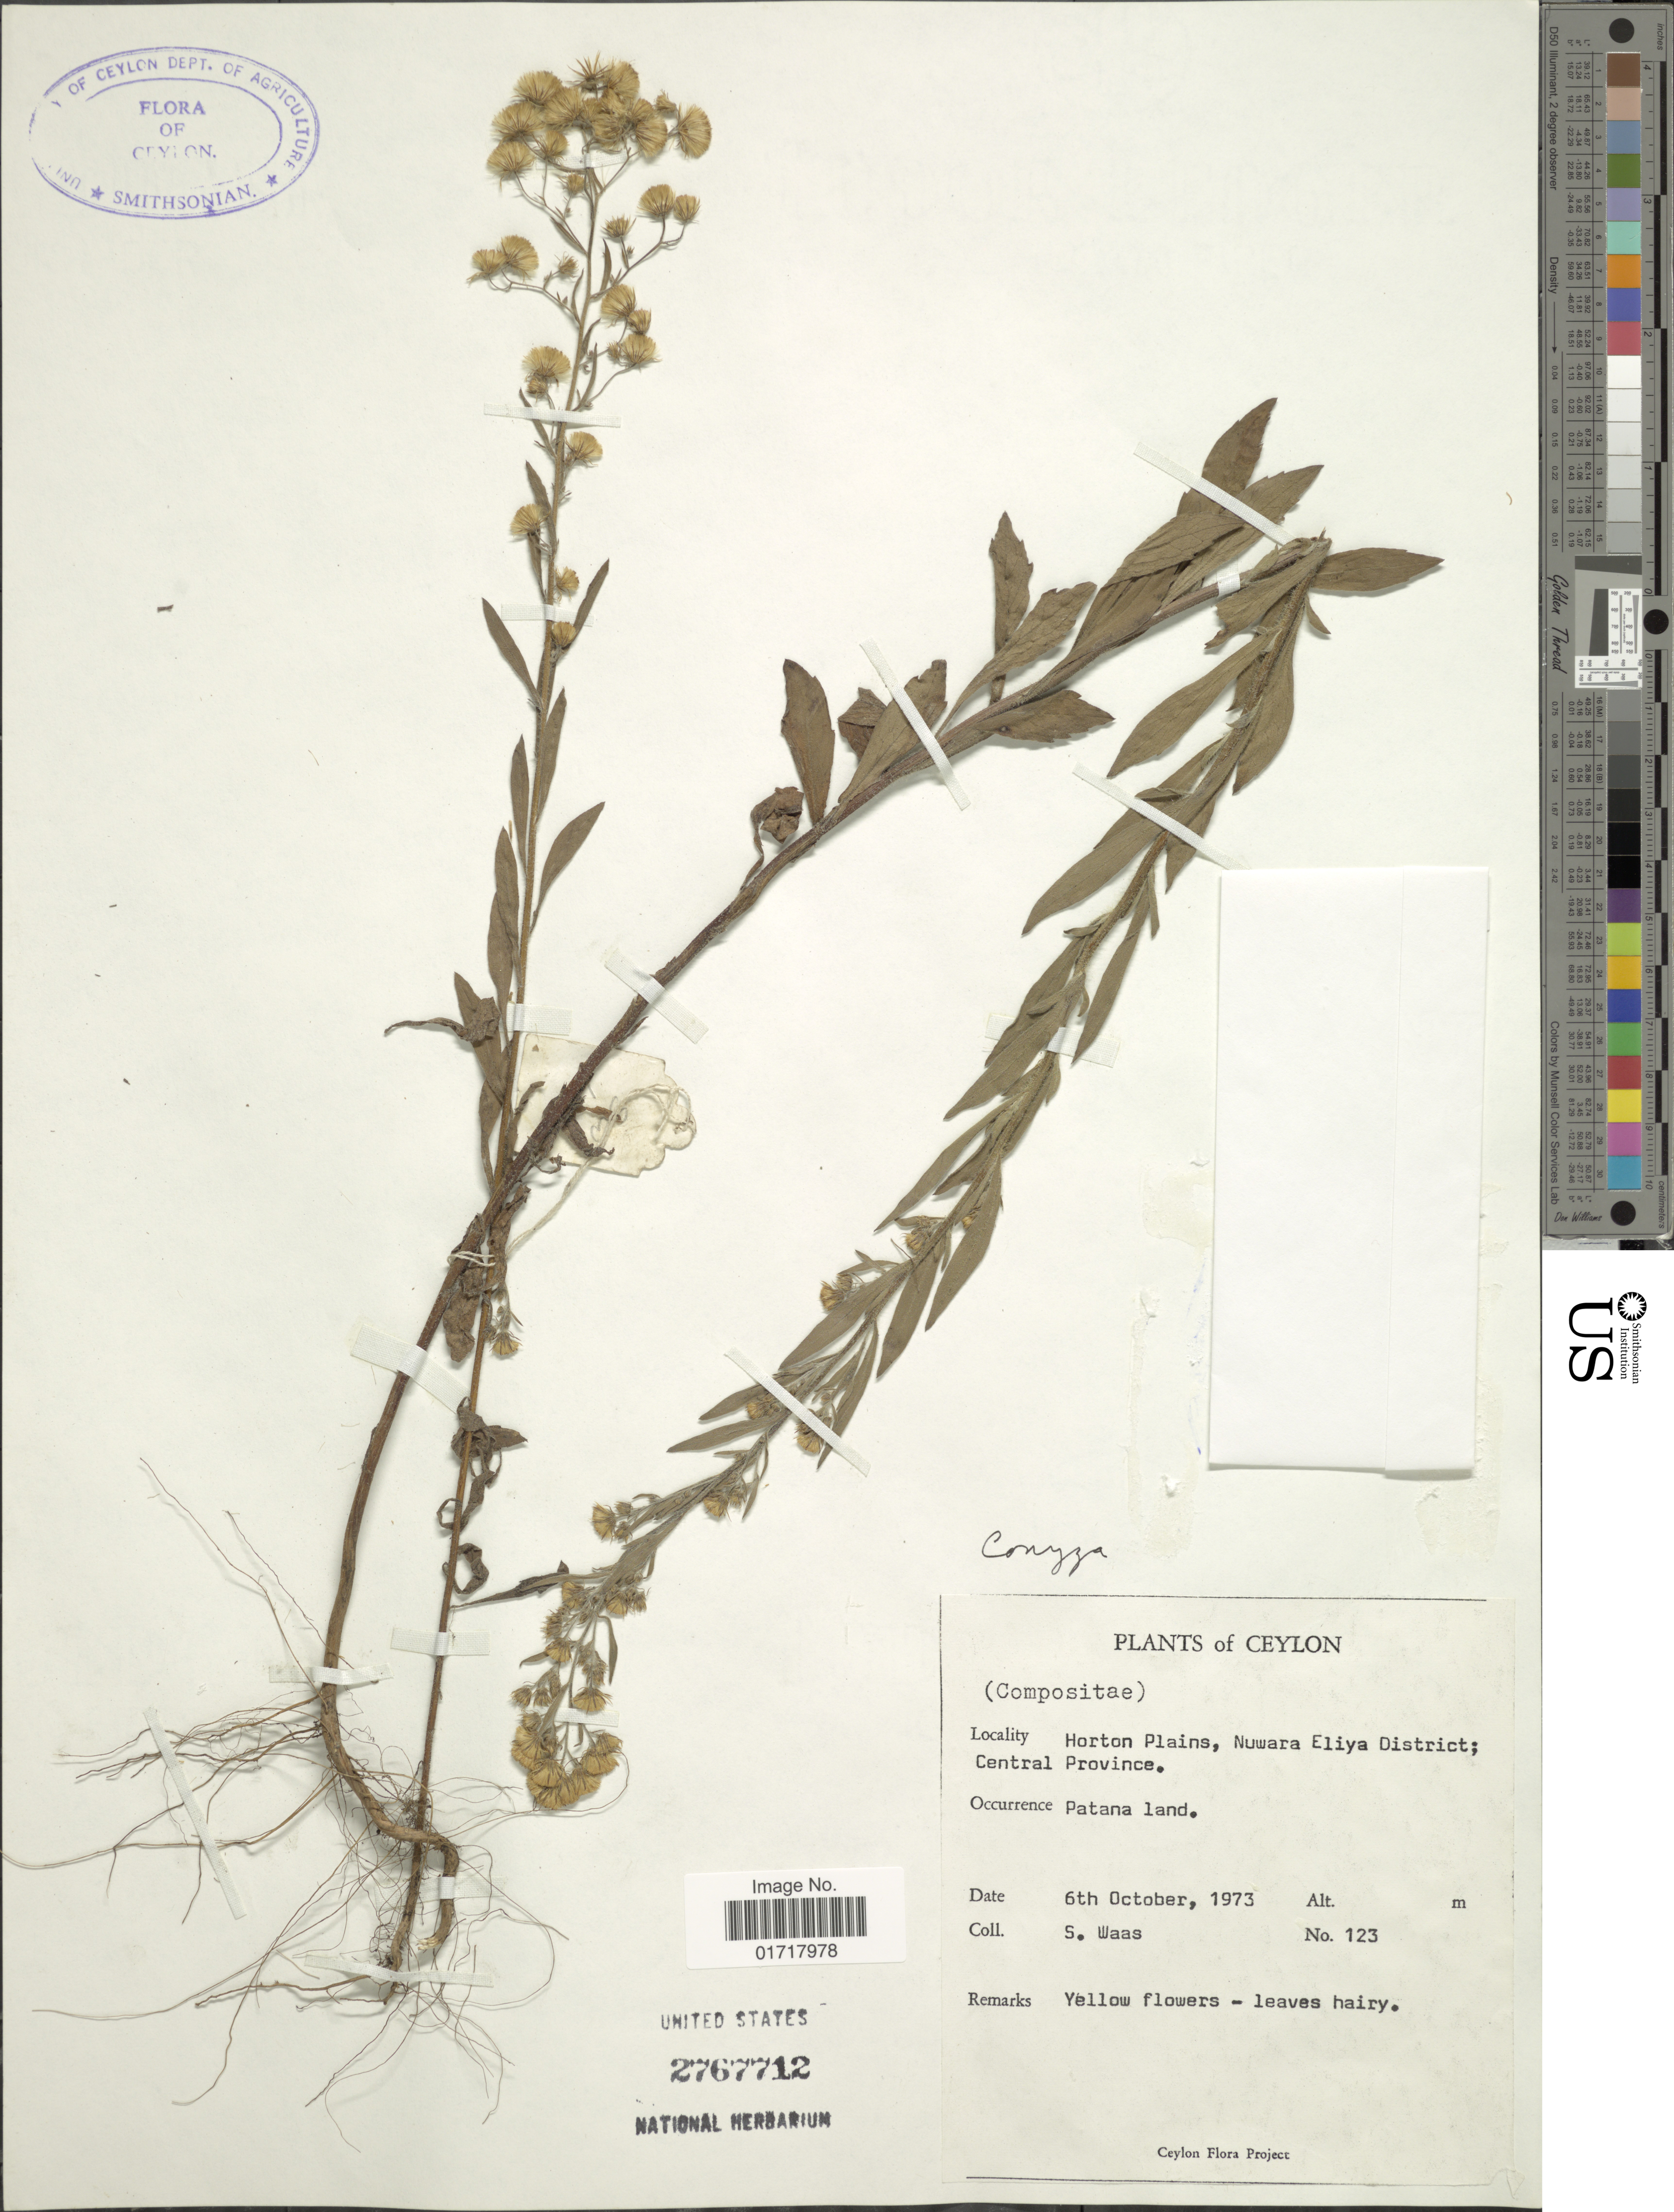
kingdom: Plantae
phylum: Tracheophyta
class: Magnoliopsida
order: Asterales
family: Asteraceae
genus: Conyza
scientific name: Conyza sp.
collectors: S. Waas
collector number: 123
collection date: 1973-10-06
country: Sri Lanka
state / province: Central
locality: Ceylon, Horton Plains, Nuwara Eliya District, Central Province. Patana land.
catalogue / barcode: US 2767712